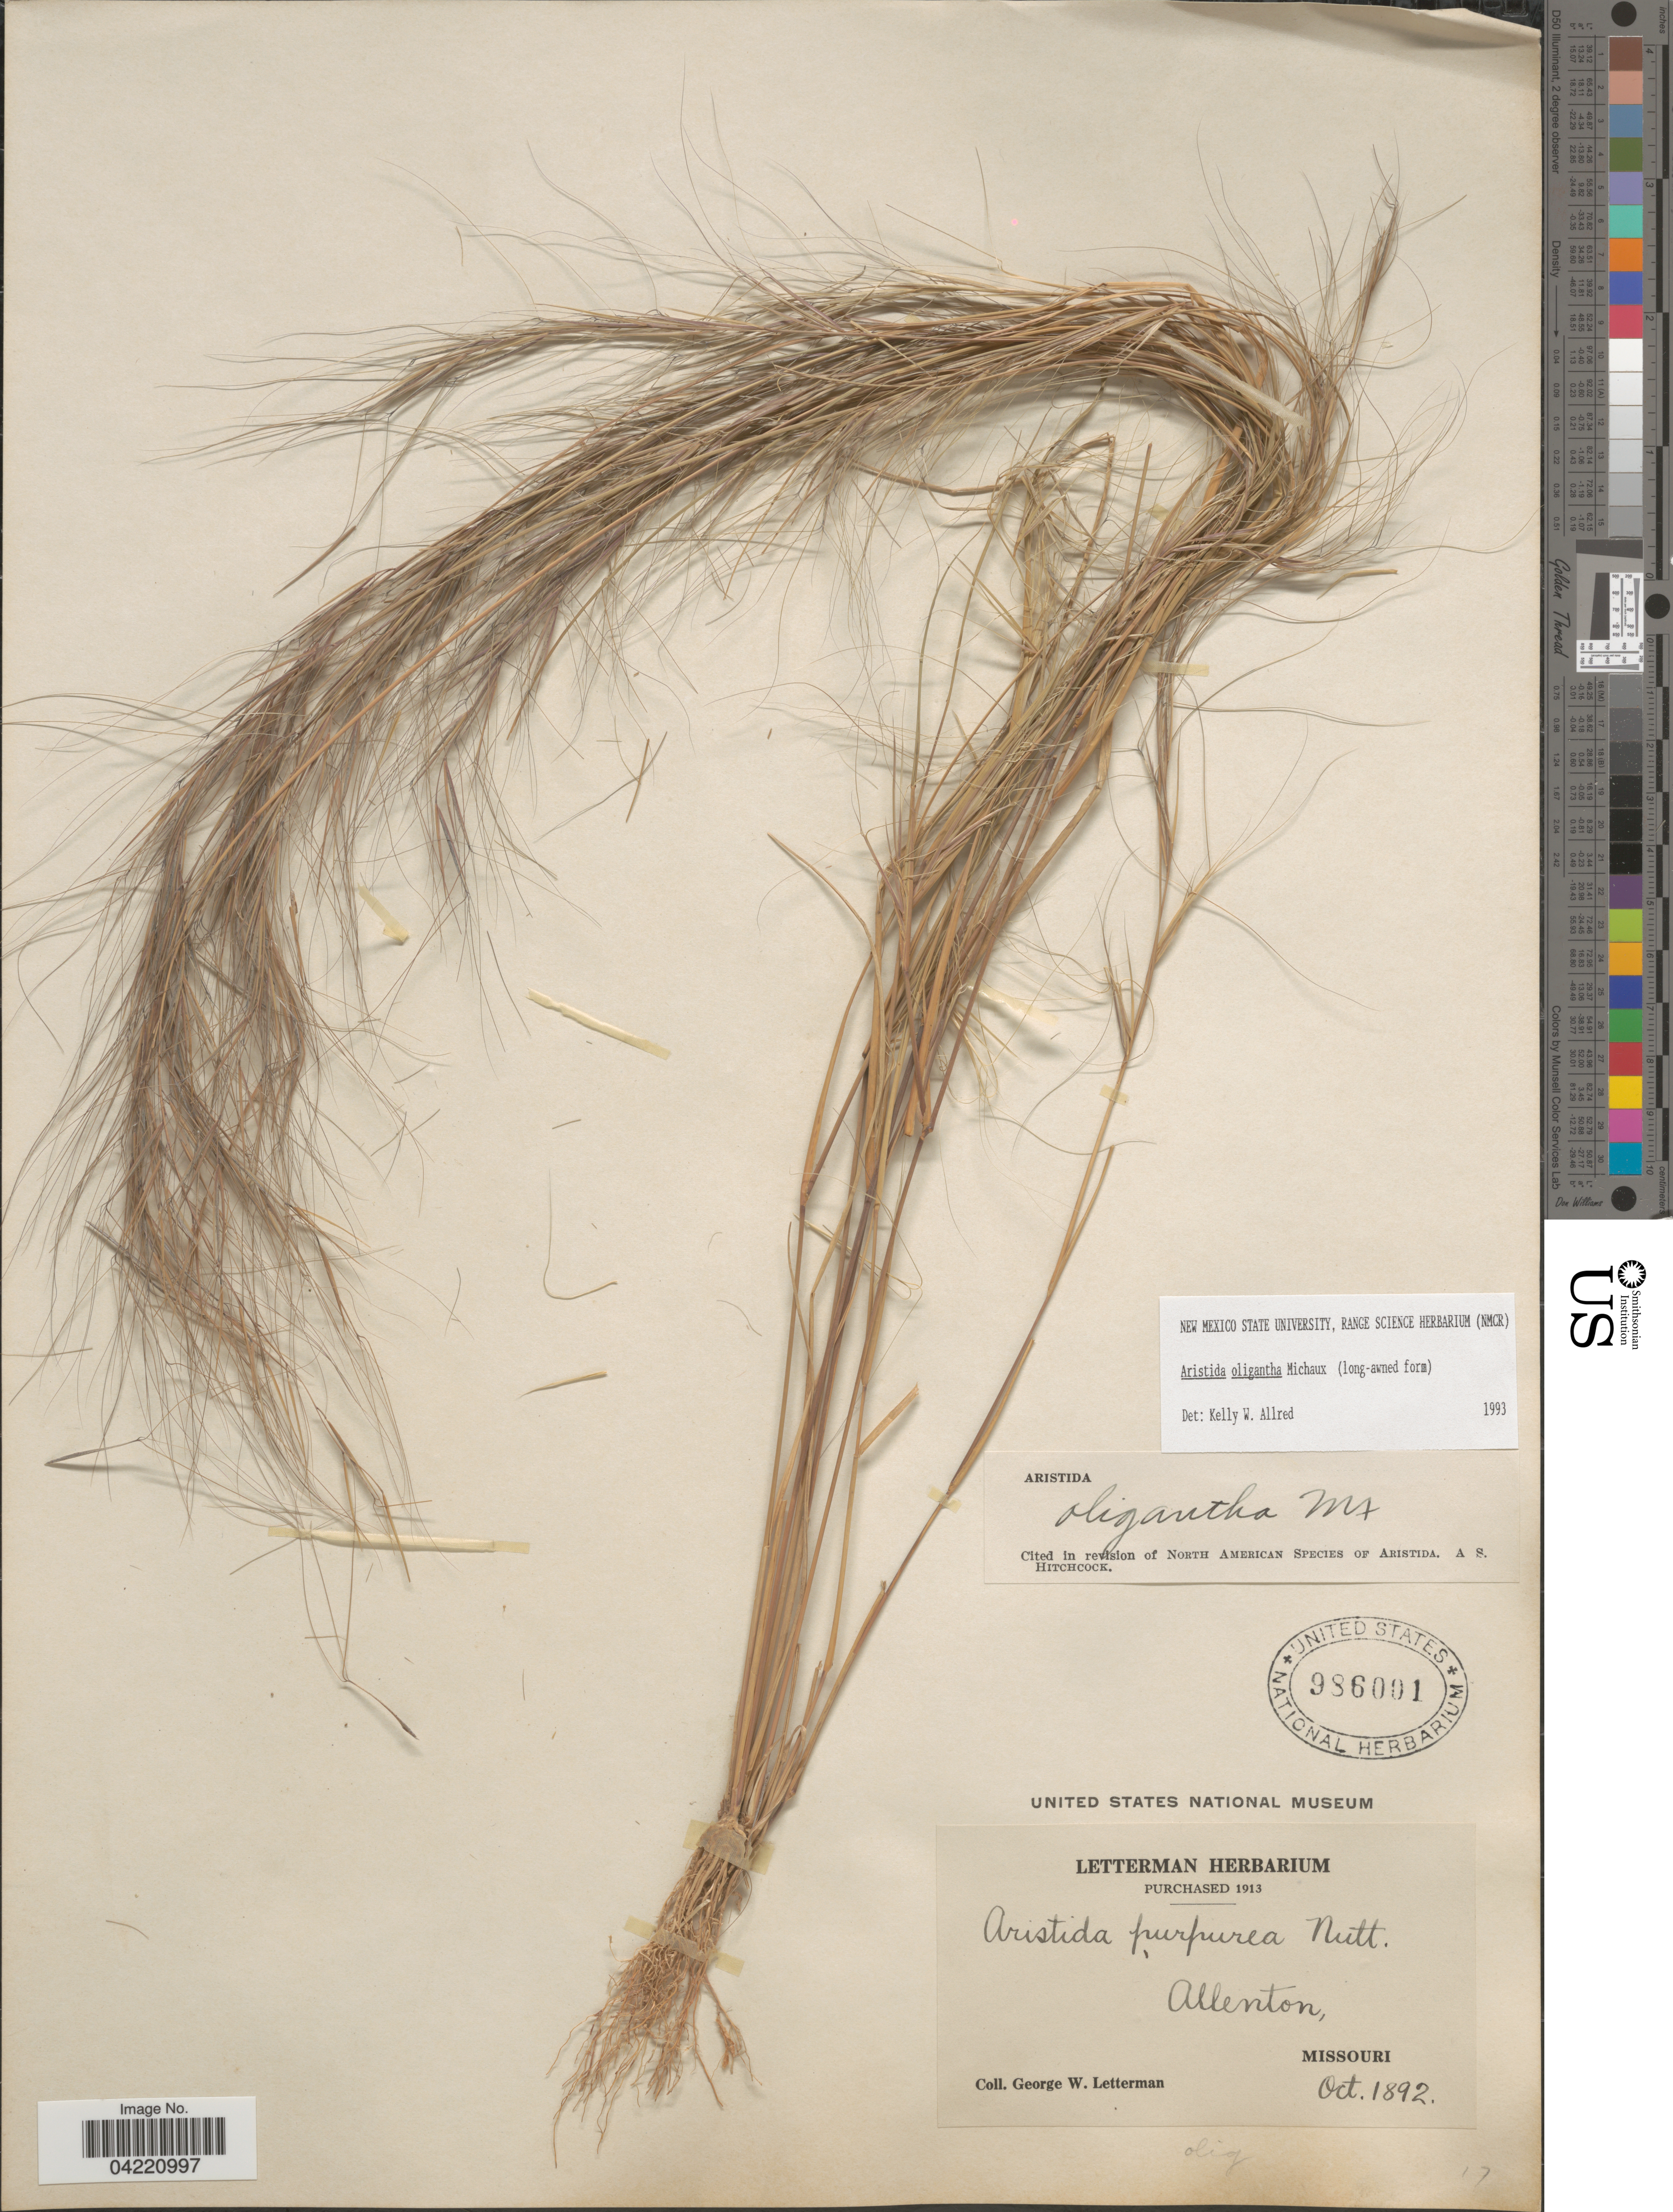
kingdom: Plantae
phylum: Tracheophyta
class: Liliopsida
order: Poales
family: Poaceae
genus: Aristida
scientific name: Aristida oligantha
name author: Michx.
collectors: G. W. Letterman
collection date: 1892-10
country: United States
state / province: Missouri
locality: Allenton.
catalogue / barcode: US 986001